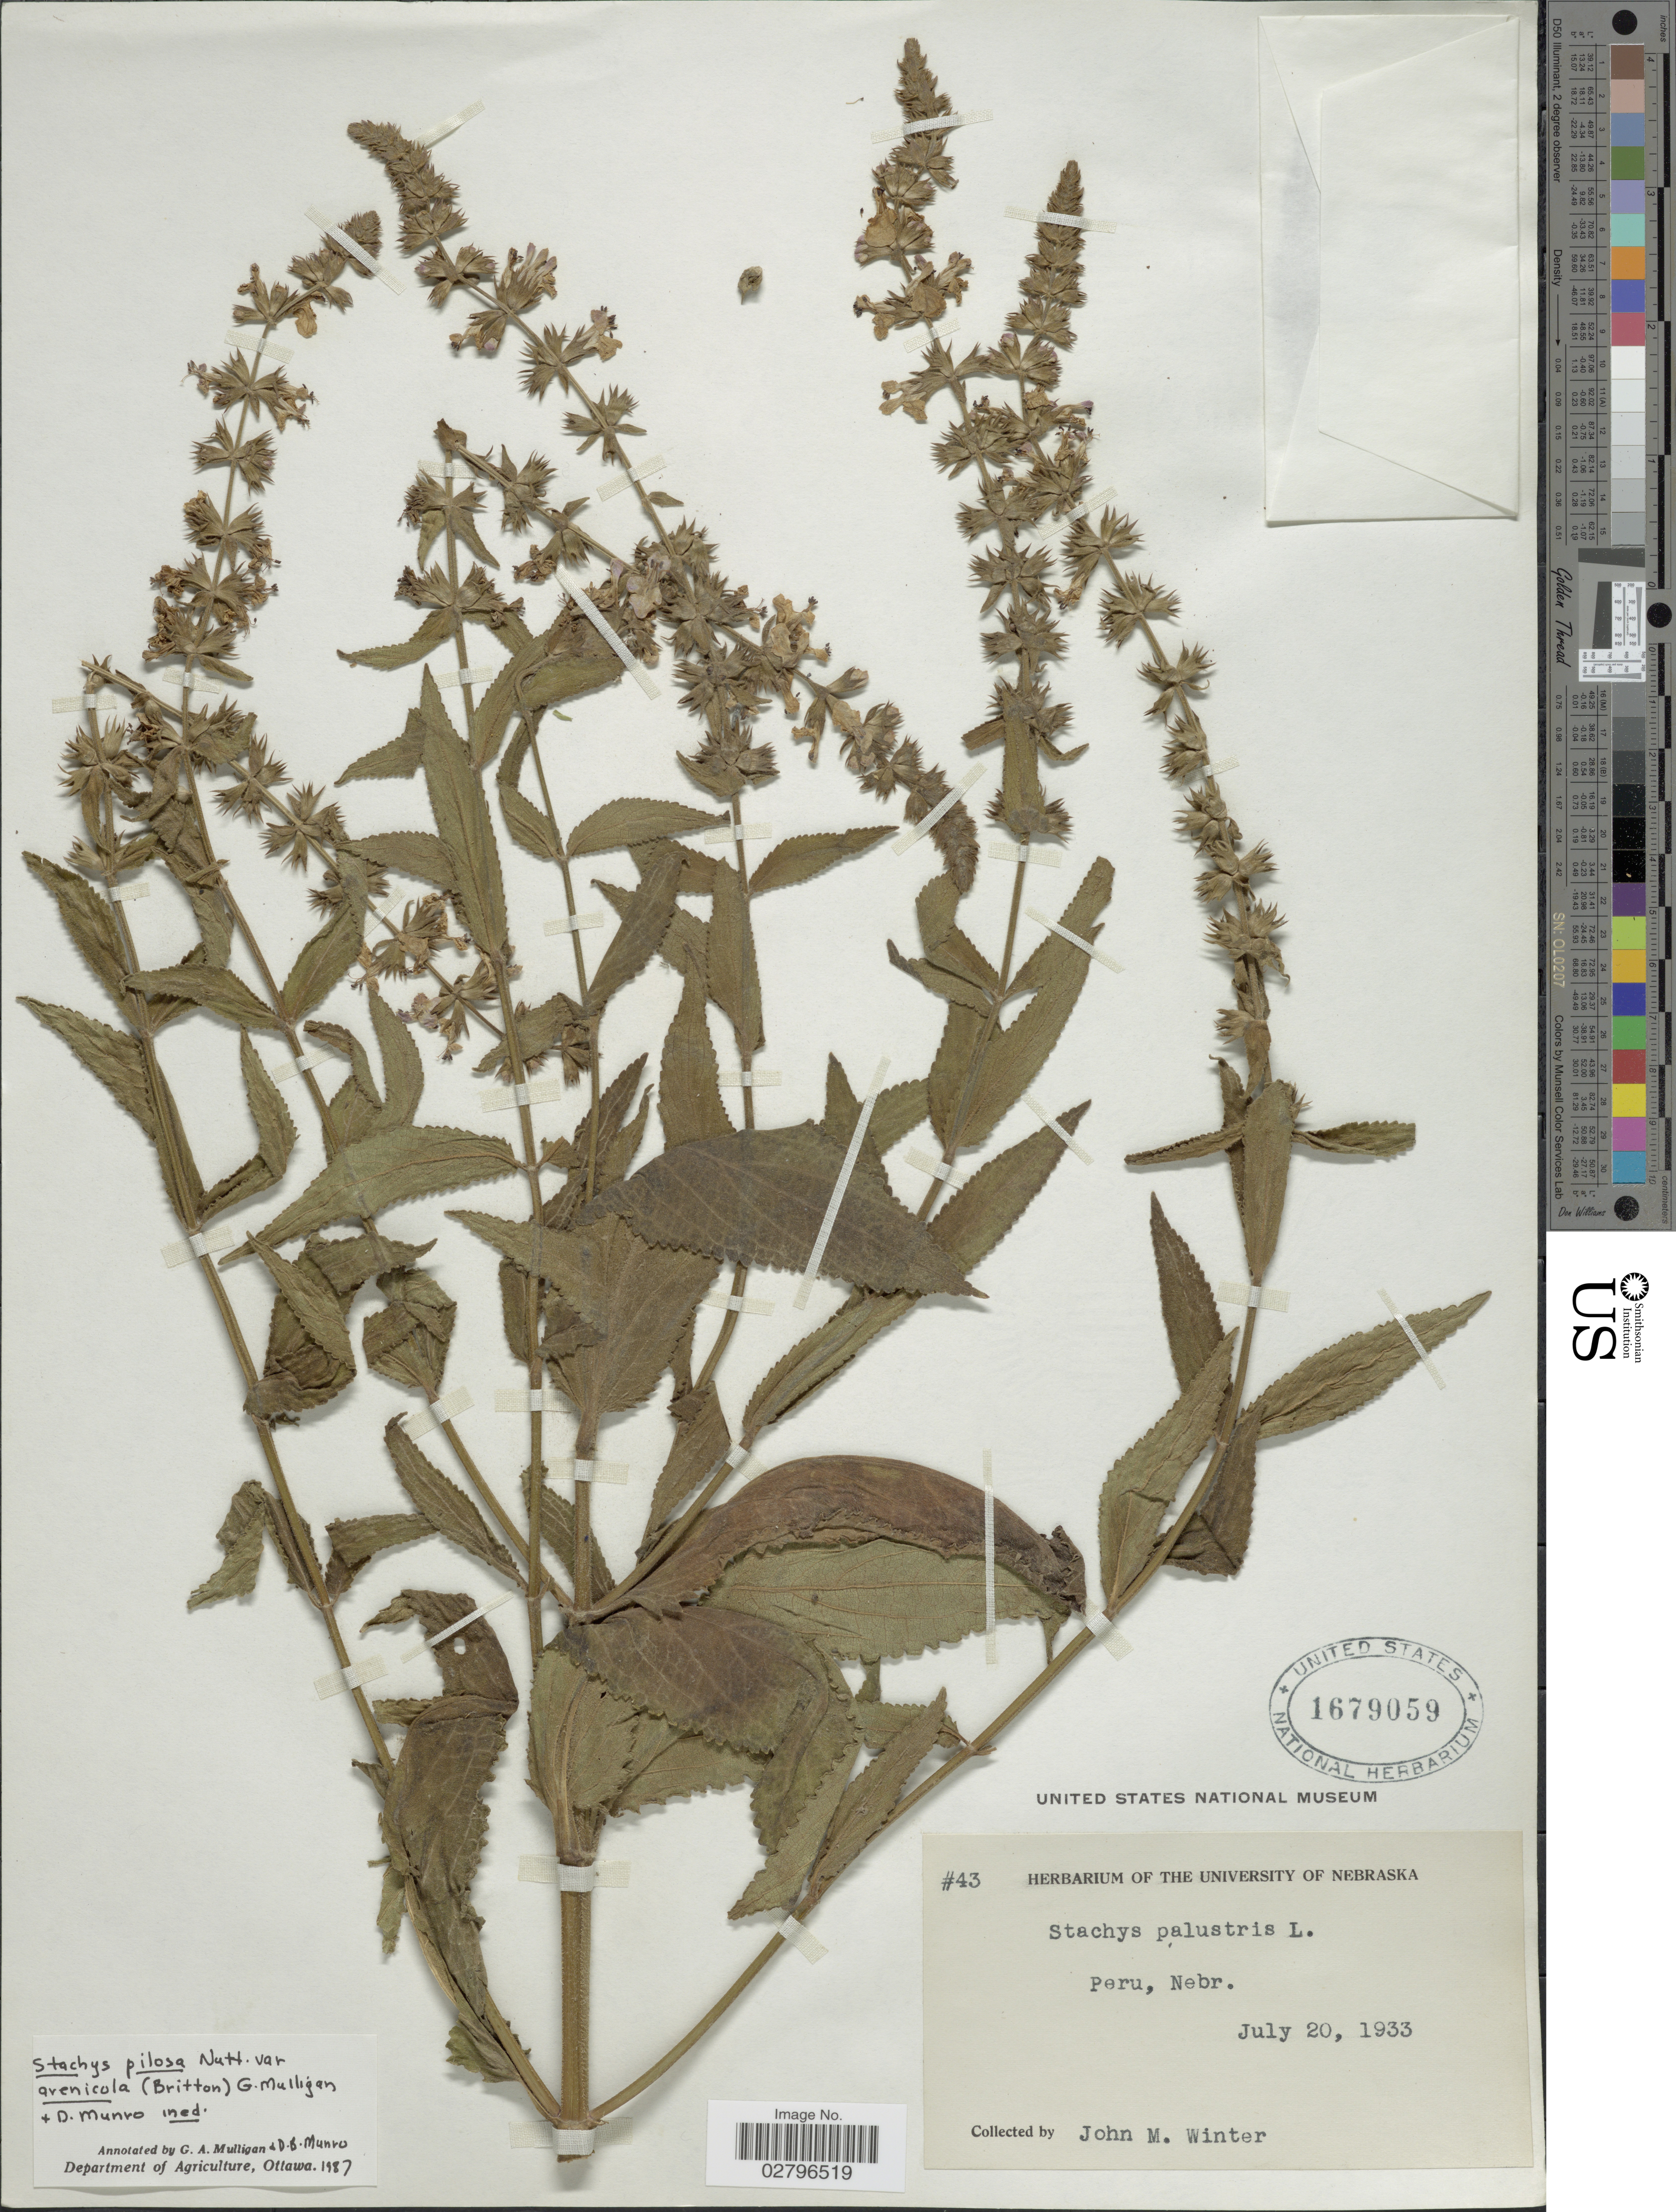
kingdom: Plantae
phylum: Tracheophyta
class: Magnoliopsida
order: Lamiales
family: Lamiaceae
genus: Stachys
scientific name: Stachys palustris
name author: L.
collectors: J. M. Winter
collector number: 43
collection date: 1933-07-20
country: United States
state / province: Nebraska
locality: Peru.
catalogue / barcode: US 1679059